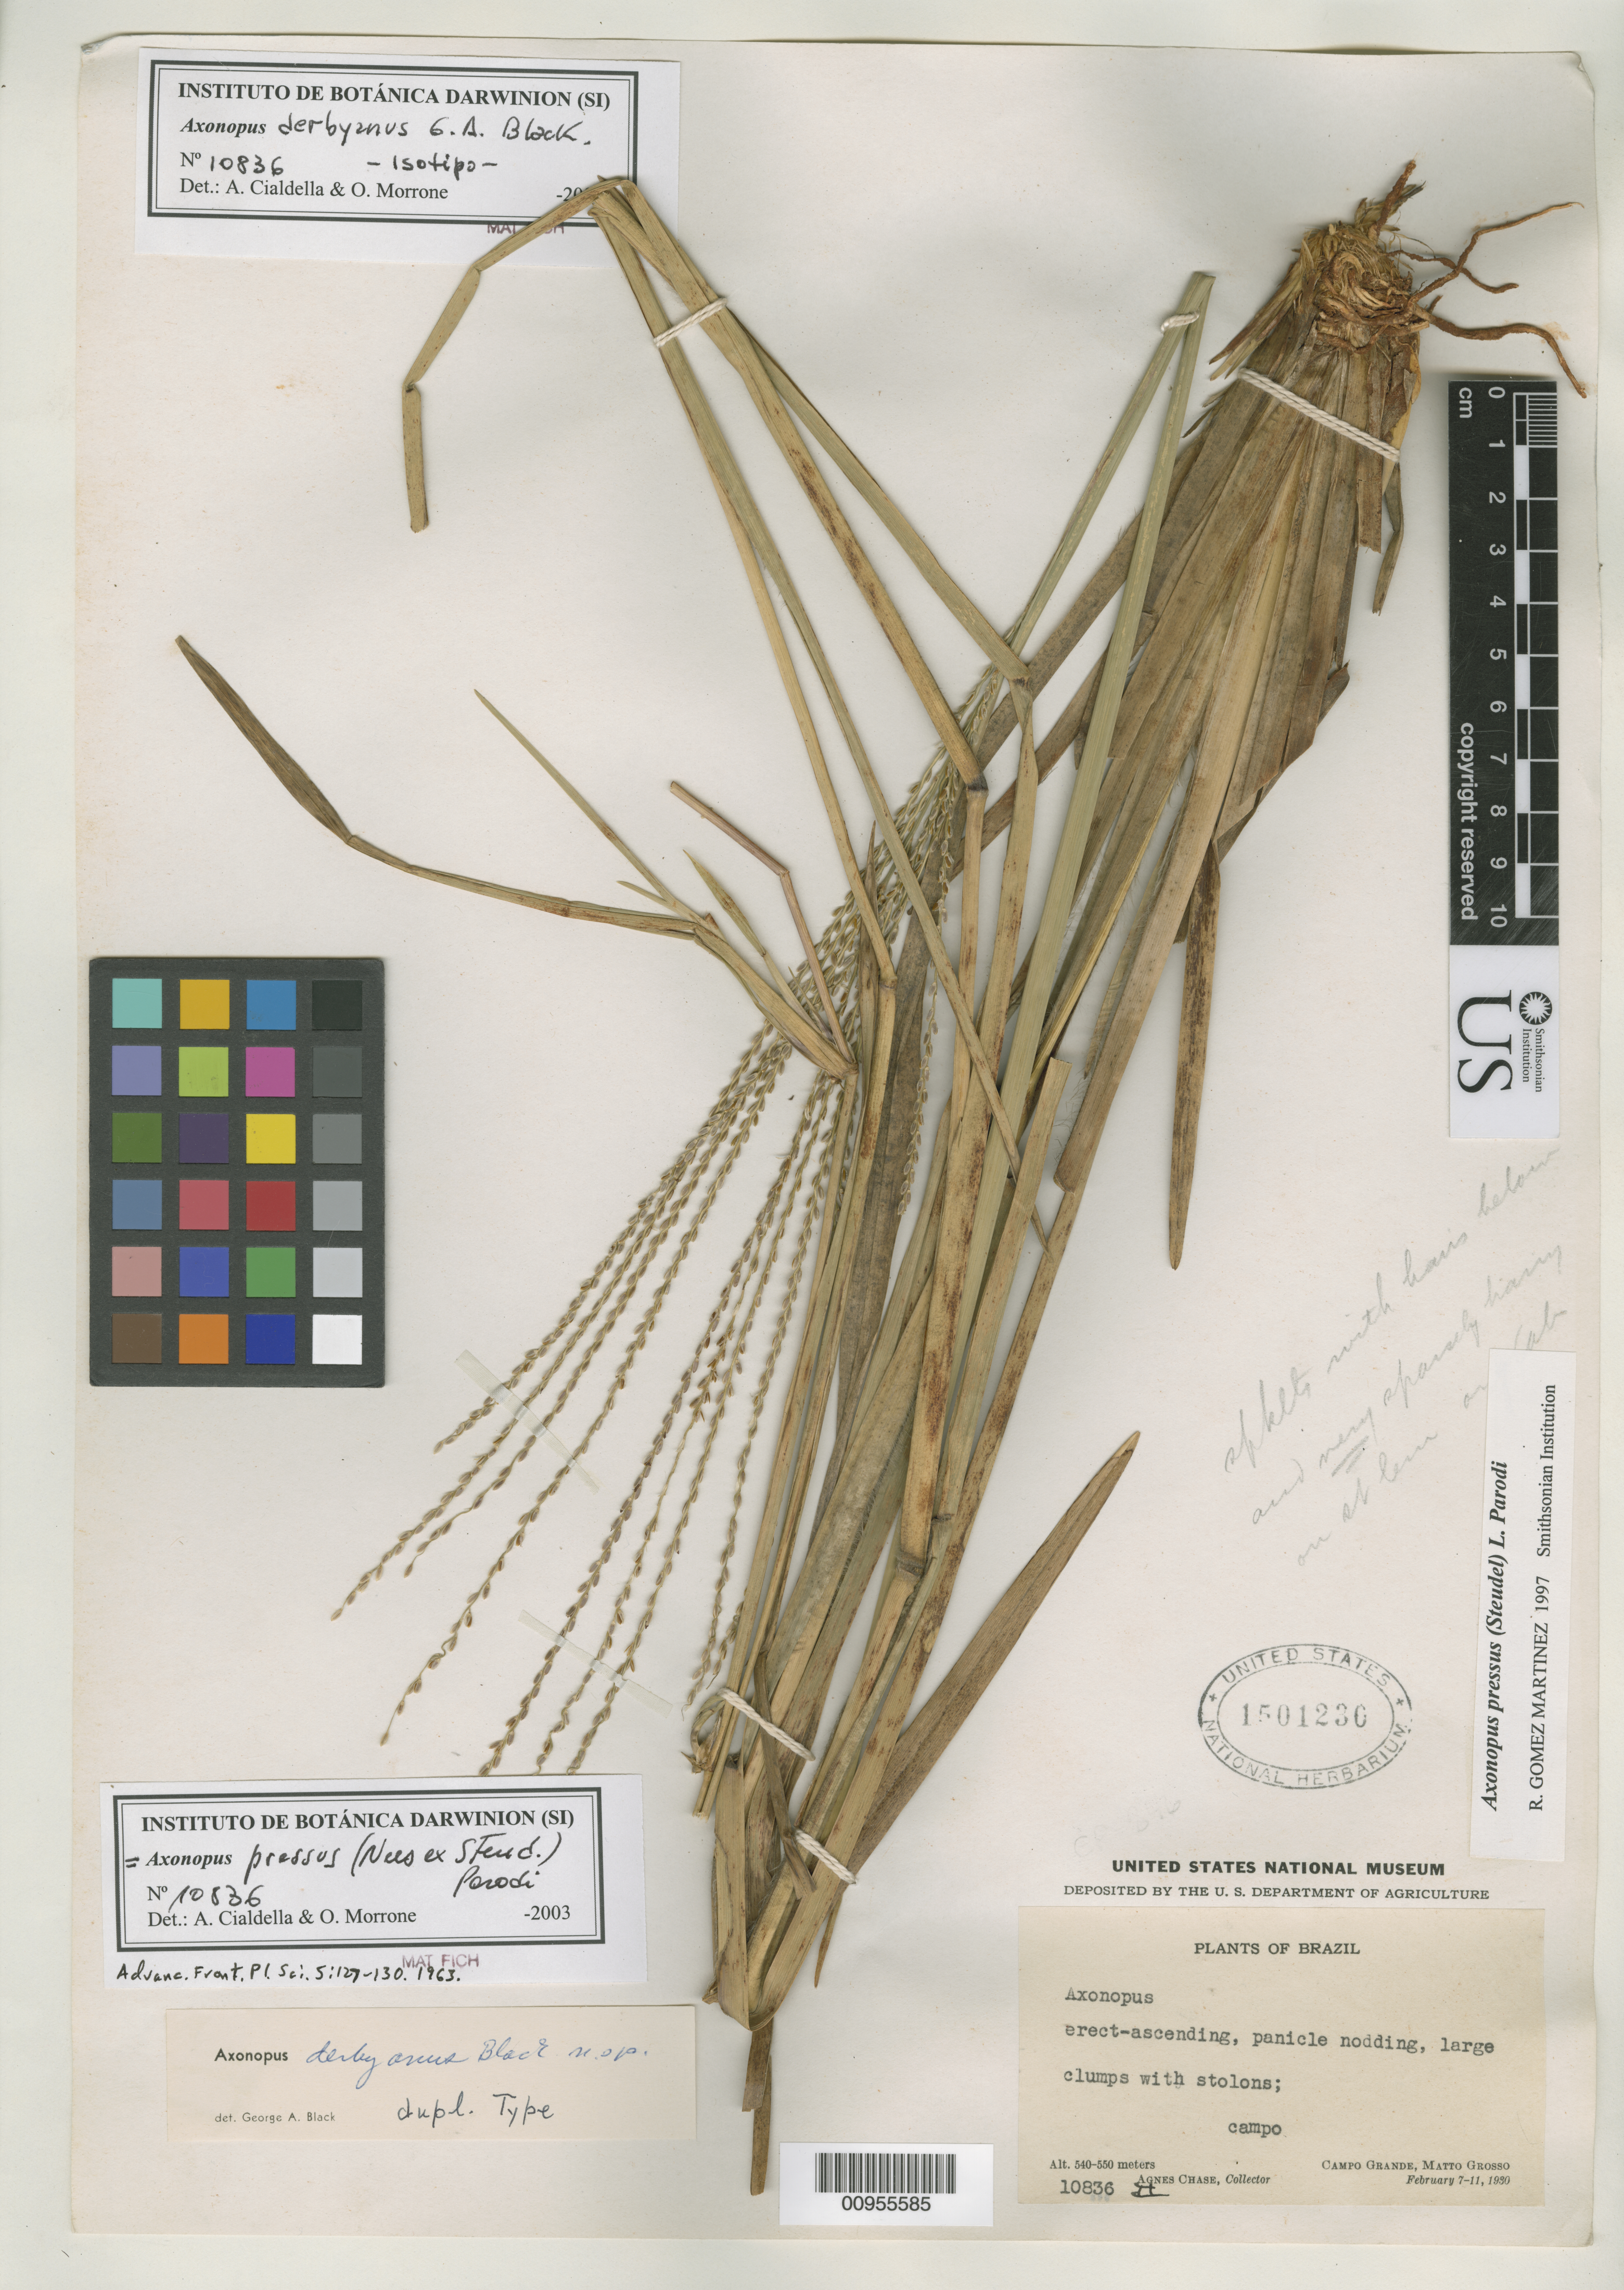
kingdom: Plantae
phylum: Tracheophyta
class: Liliopsida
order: Poales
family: Poaceae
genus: Axonopus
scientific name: Axonopus derbyanus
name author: G.A. Black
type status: Isotype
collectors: A. Chase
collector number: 10836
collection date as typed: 07 Feb 1930 to 11 Feb 1930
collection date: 1930-02-07/1930-02-11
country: Brazil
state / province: Mato Grosso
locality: Campo Grande.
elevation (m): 540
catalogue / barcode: US 1501230